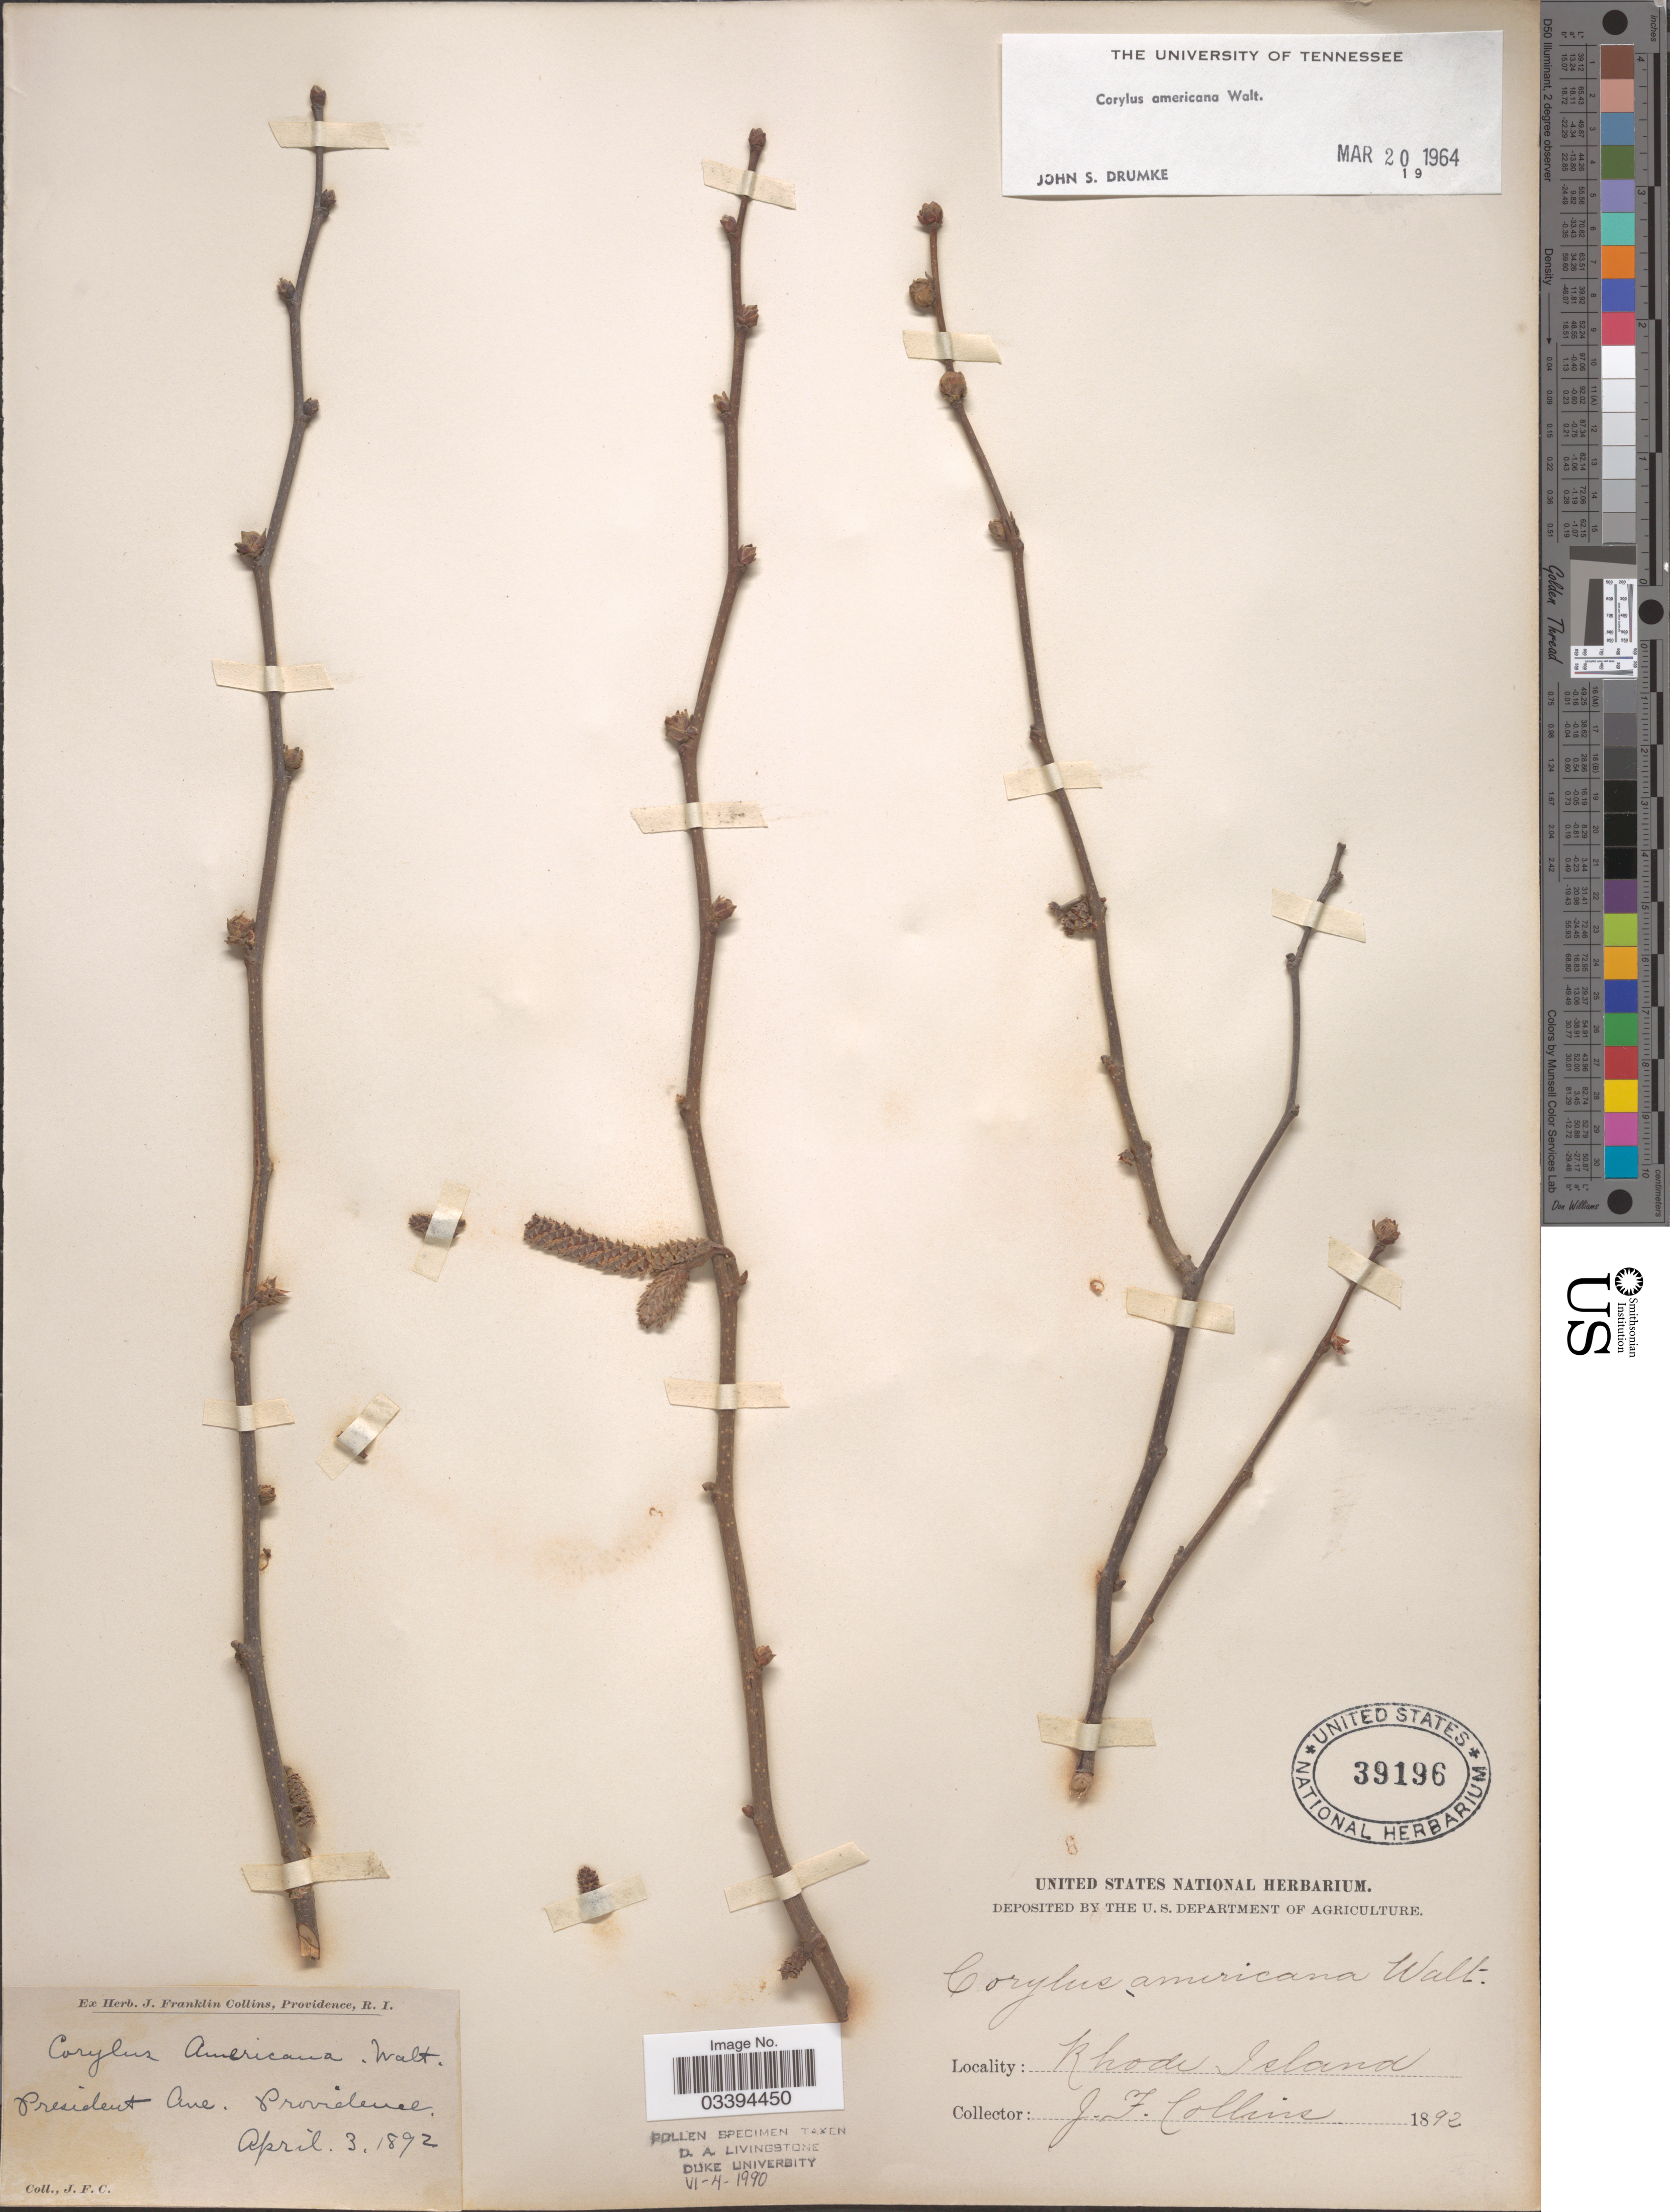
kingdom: Plantae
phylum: Tracheophyta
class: Magnoliopsida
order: Fagales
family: Betulaceae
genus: Corylus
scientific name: Corylus americana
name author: Walter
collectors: J. Collins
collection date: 1892-04-03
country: United States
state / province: Rhode Island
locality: President Ave. Providence.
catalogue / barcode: US 39196